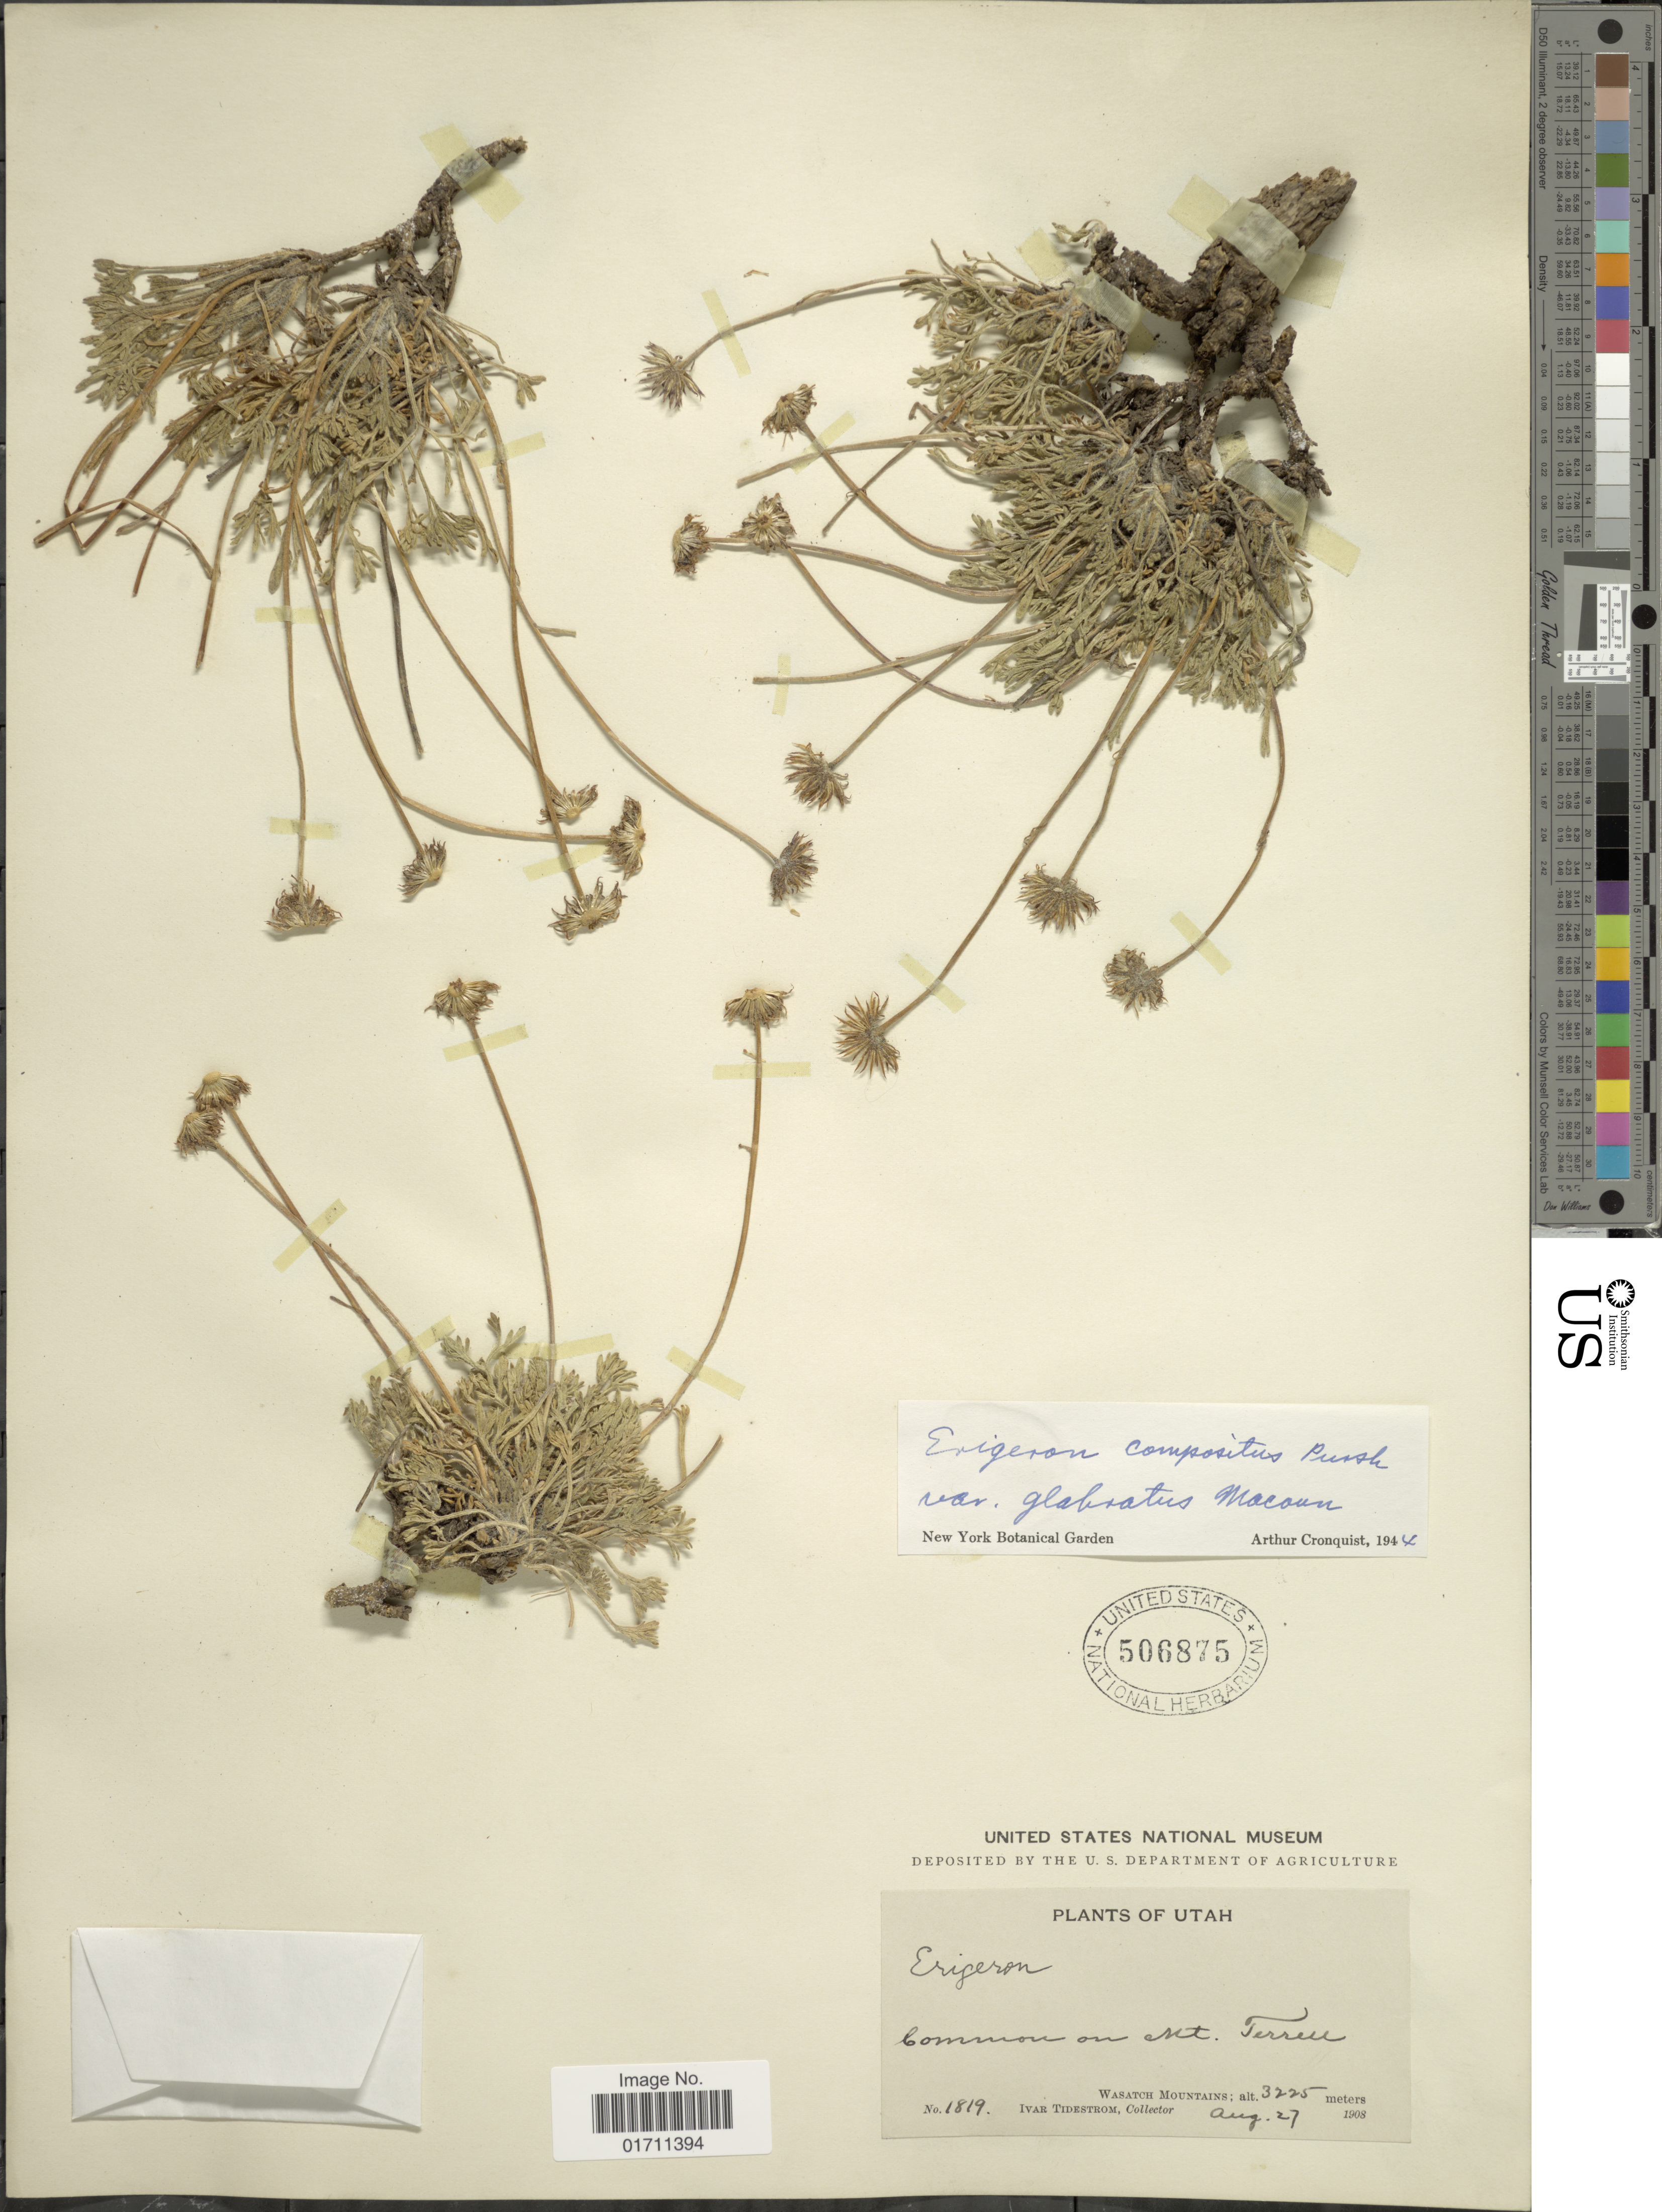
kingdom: Plantae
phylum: Tracheophyta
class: Magnoliopsida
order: Asterales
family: Asteraceae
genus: Erigeron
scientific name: Erigeron compositus var. glabratus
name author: Macoun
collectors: I. F. Tidestrom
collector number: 1819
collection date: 1908-08-27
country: United States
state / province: Utah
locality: Mt. Terren, Wasatch Mountains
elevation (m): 3225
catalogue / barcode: US 506875